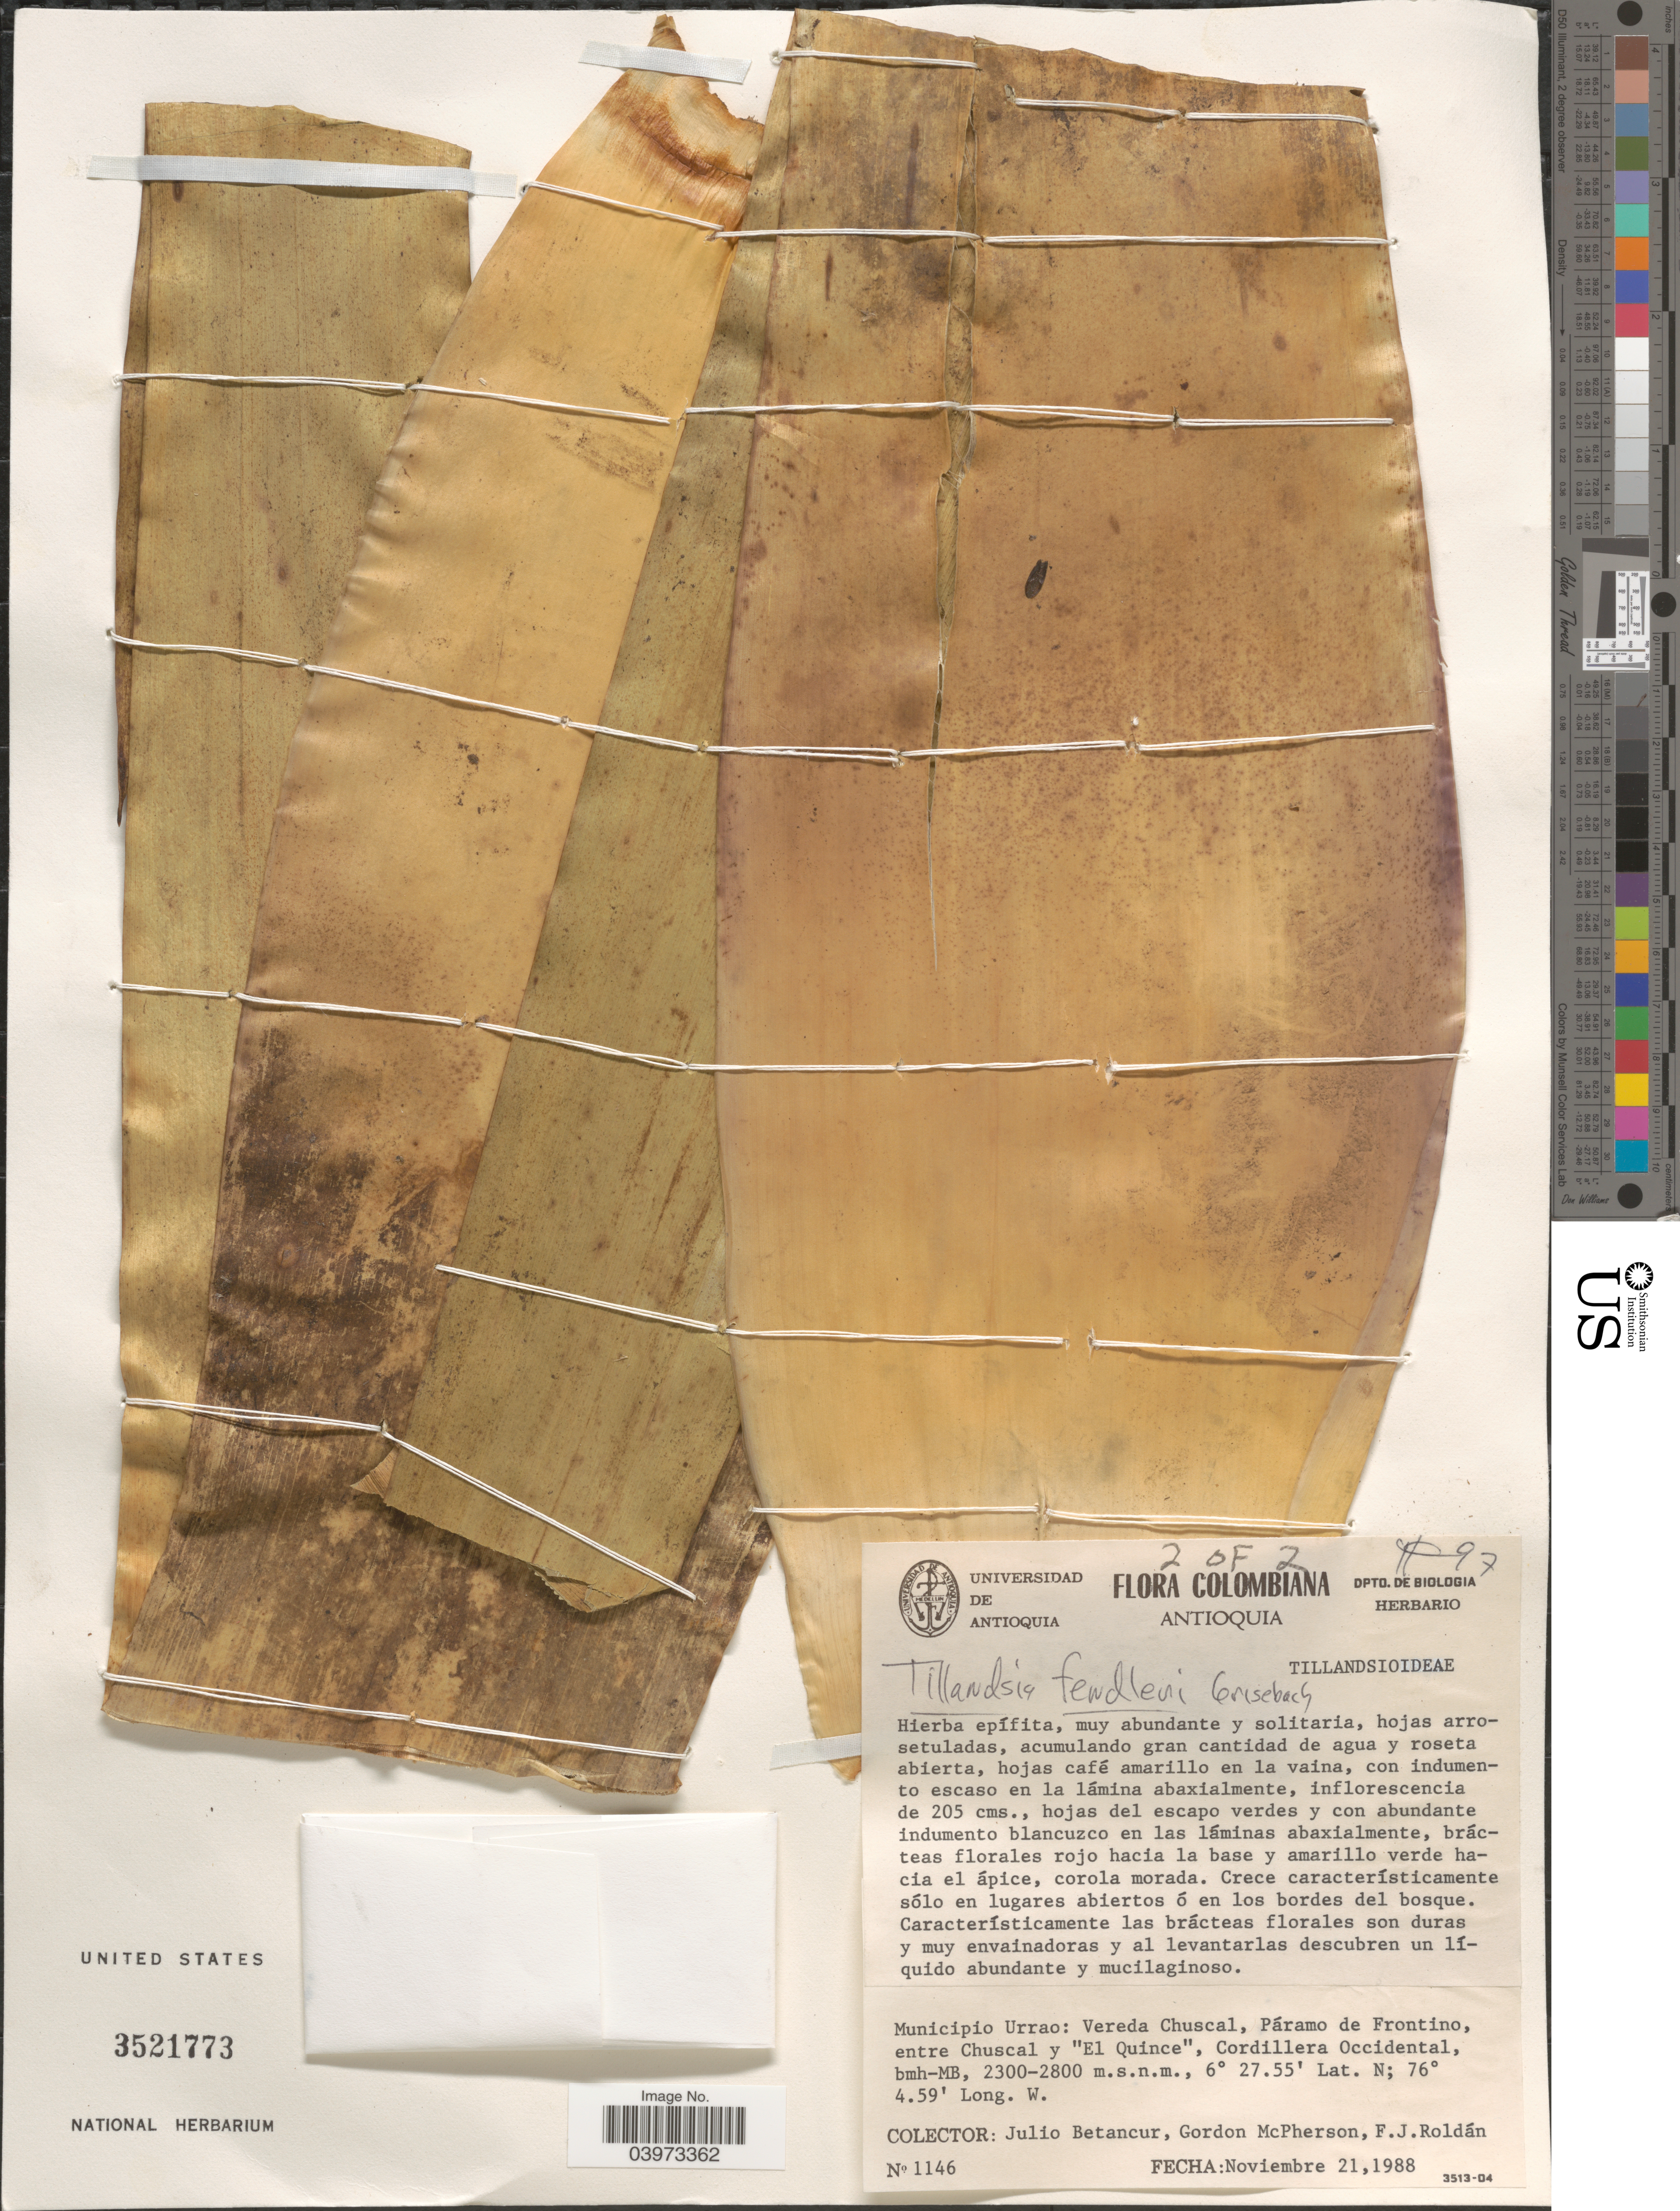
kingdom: Plantae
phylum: Tracheophyta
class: Liliopsida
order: Poales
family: Bromeliaceae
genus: Tillandsia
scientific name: Tillandsia fendleri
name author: Griseb.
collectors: J. Betancur, G. McPherson & F. J. Roldán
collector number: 1146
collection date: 1988-11-21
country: Colombia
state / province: Antioquia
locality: Municipio Urrao: Vereda Chuscal, Páramo de Frontino, entre Chuscal y "El Quince", Cordillera Occidental, bmh-MB.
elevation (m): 2300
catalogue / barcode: US 3521773